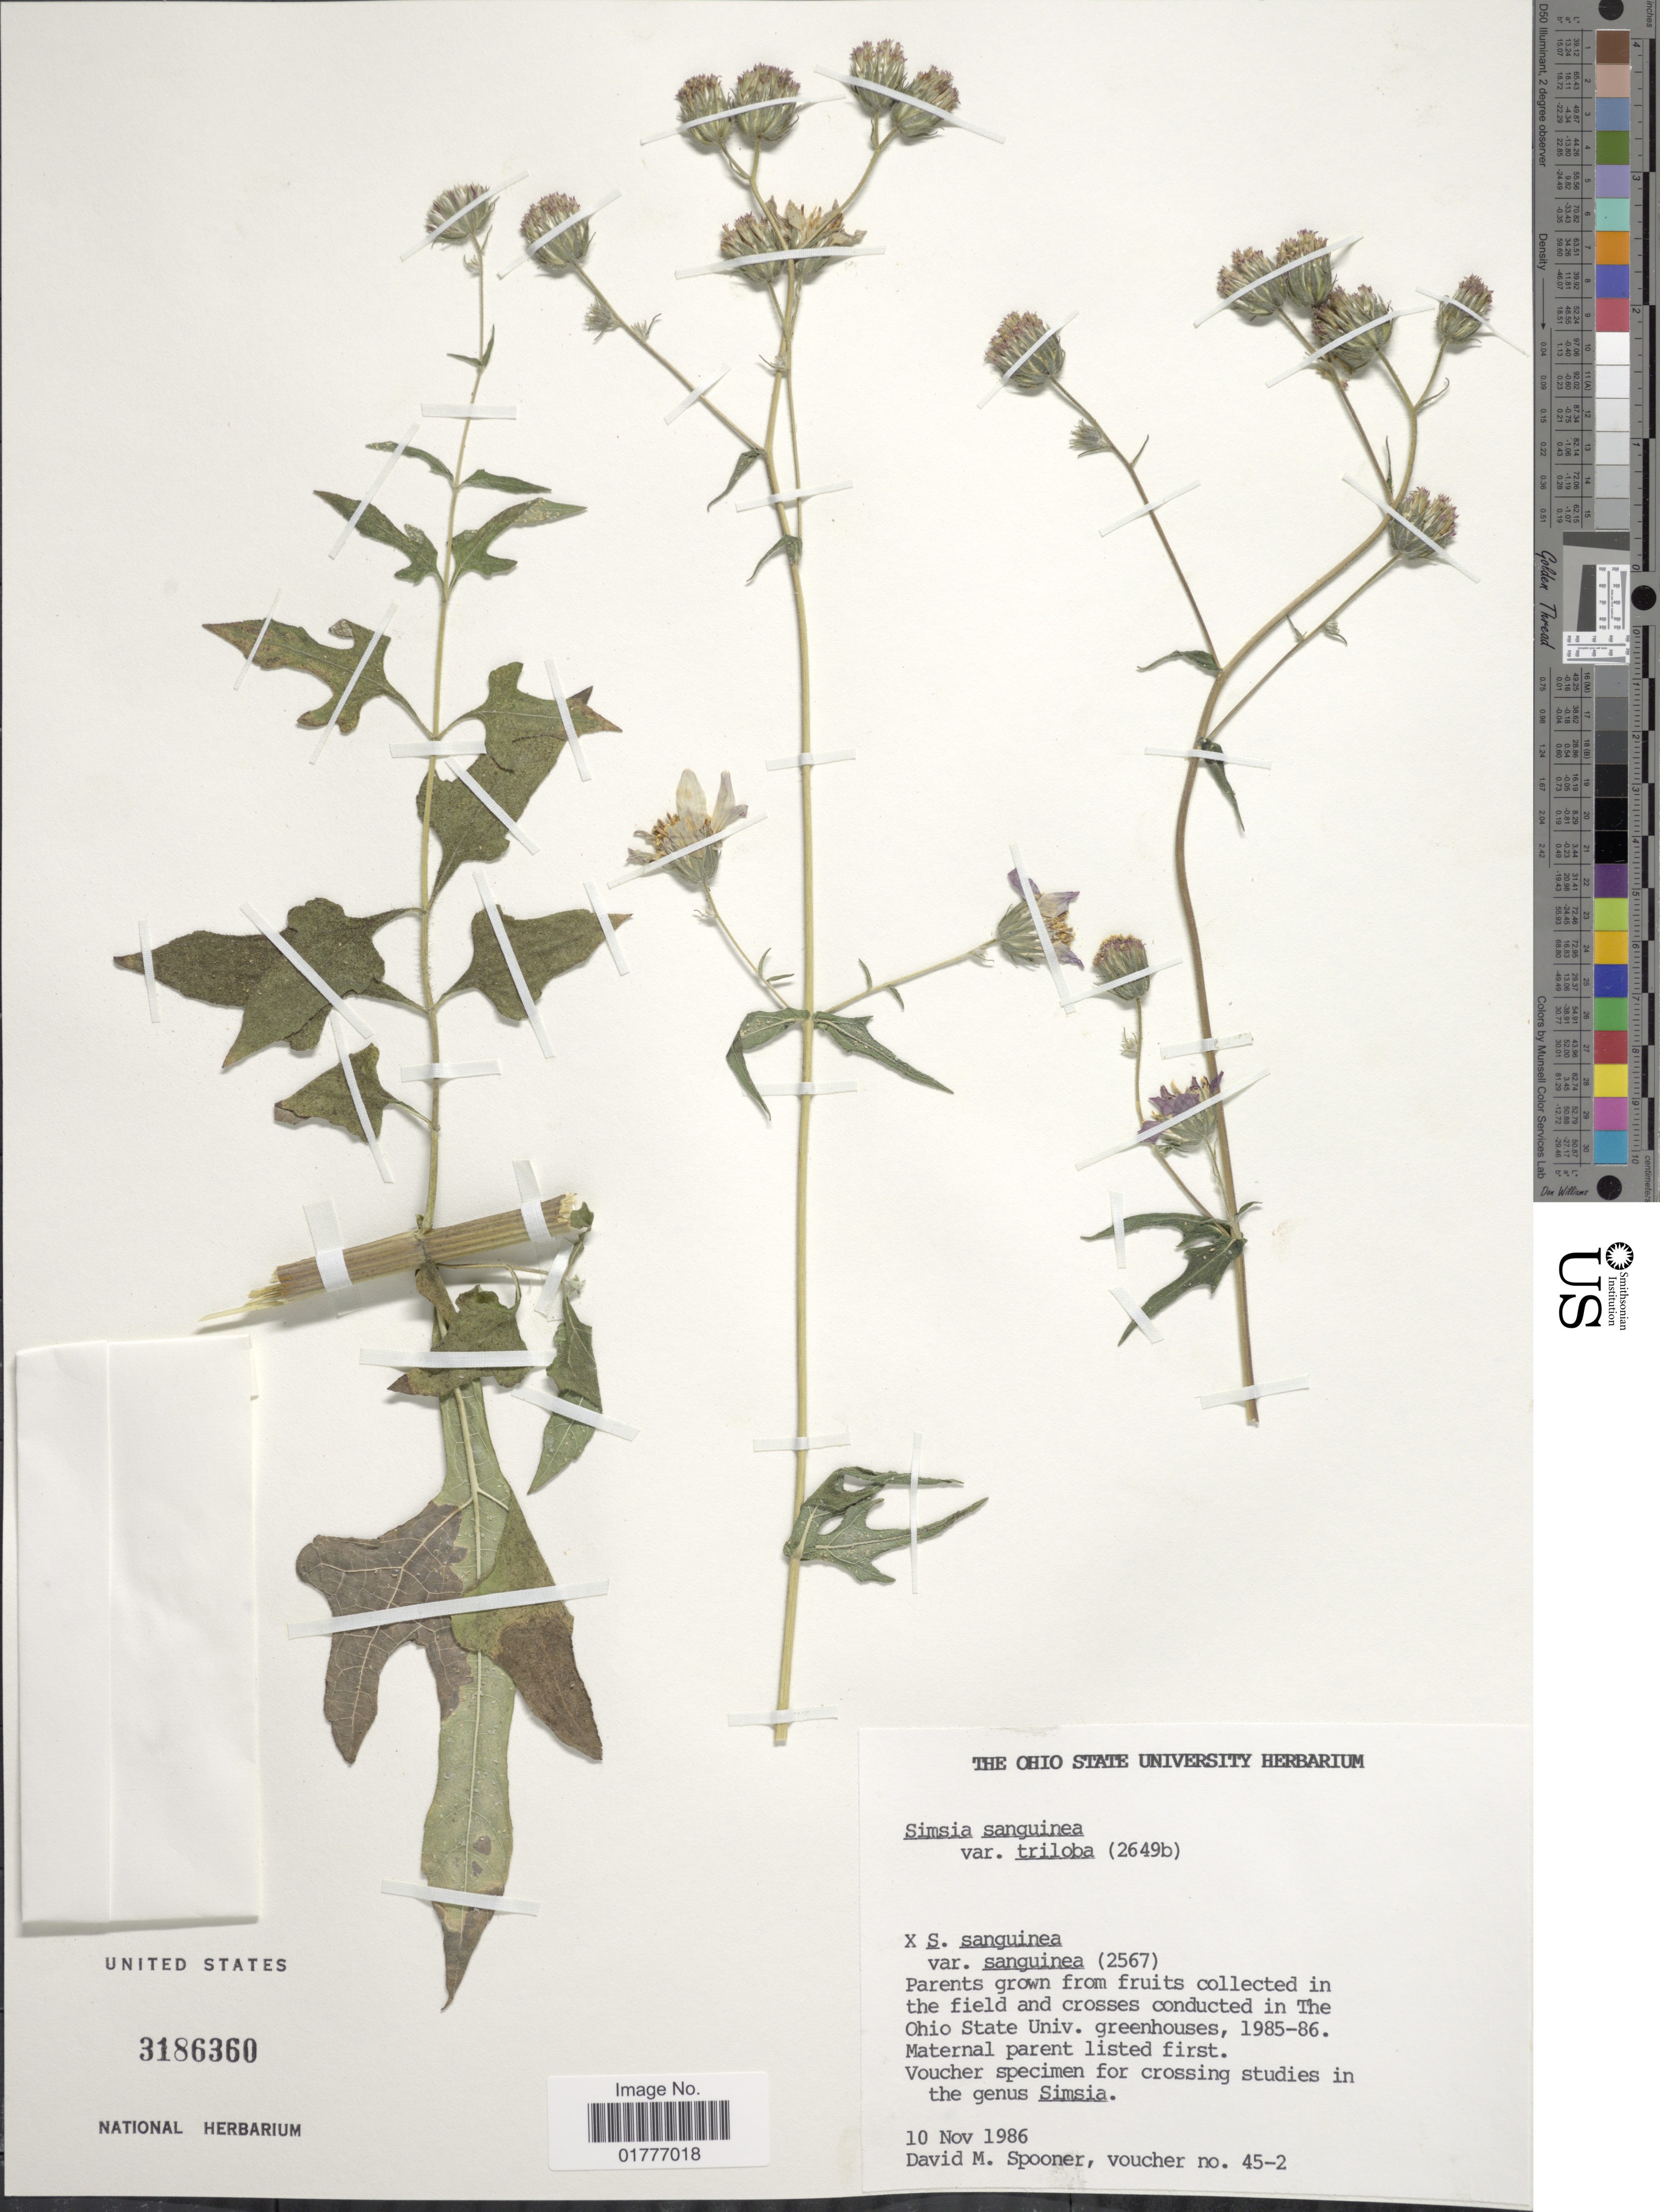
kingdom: Plantae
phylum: Tracheophyta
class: Magnoliopsida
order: Asterales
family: Asteraceae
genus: Simsia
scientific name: Simsia sanguinea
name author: A. Gray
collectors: D. Spooner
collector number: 45-2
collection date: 1986-11-10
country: United States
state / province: Ohio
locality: In the field and crosses conducted in The Ohio State Univ. greenhouses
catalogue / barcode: US 3186360